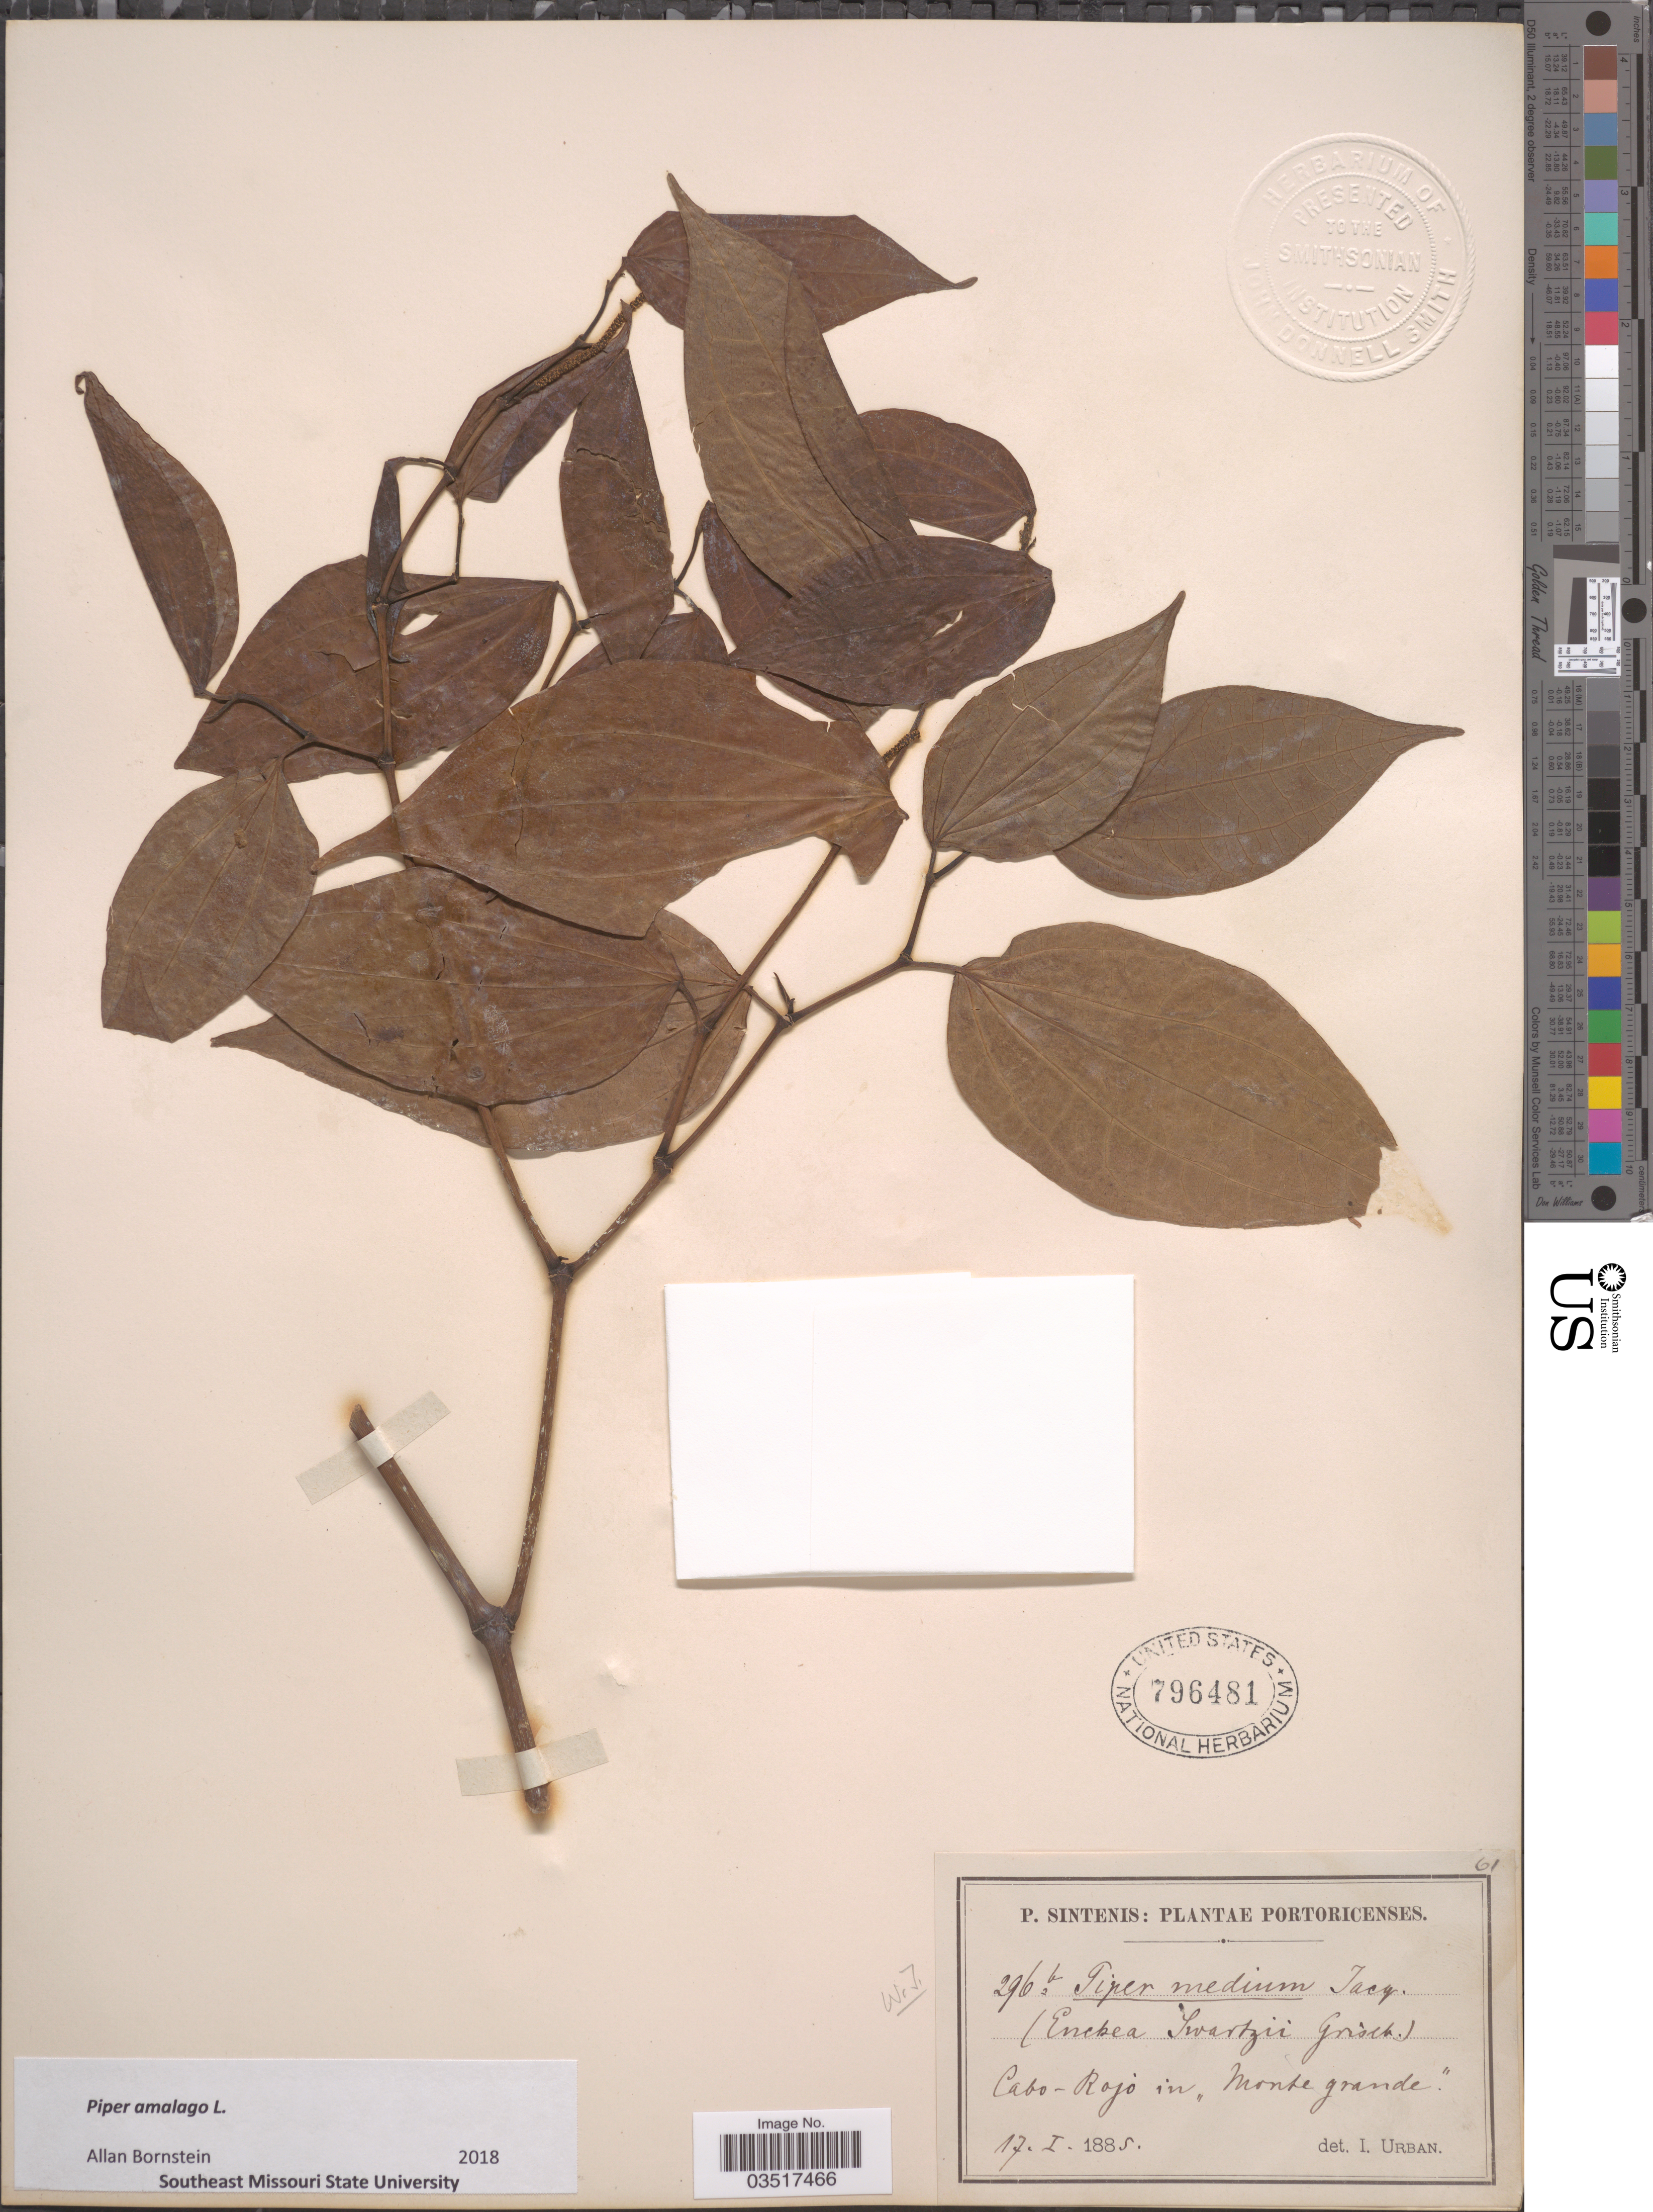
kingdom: Plantae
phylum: Tracheophyta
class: Magnoliopsida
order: Piperales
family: Piperaceae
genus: Piper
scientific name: Piper amalago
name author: L.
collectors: P. Sintenis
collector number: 296b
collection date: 1885-01-17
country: Puerto Rico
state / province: Çabo Rojo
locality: Cabo-Rojo in "Monte grande".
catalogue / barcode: US 796481